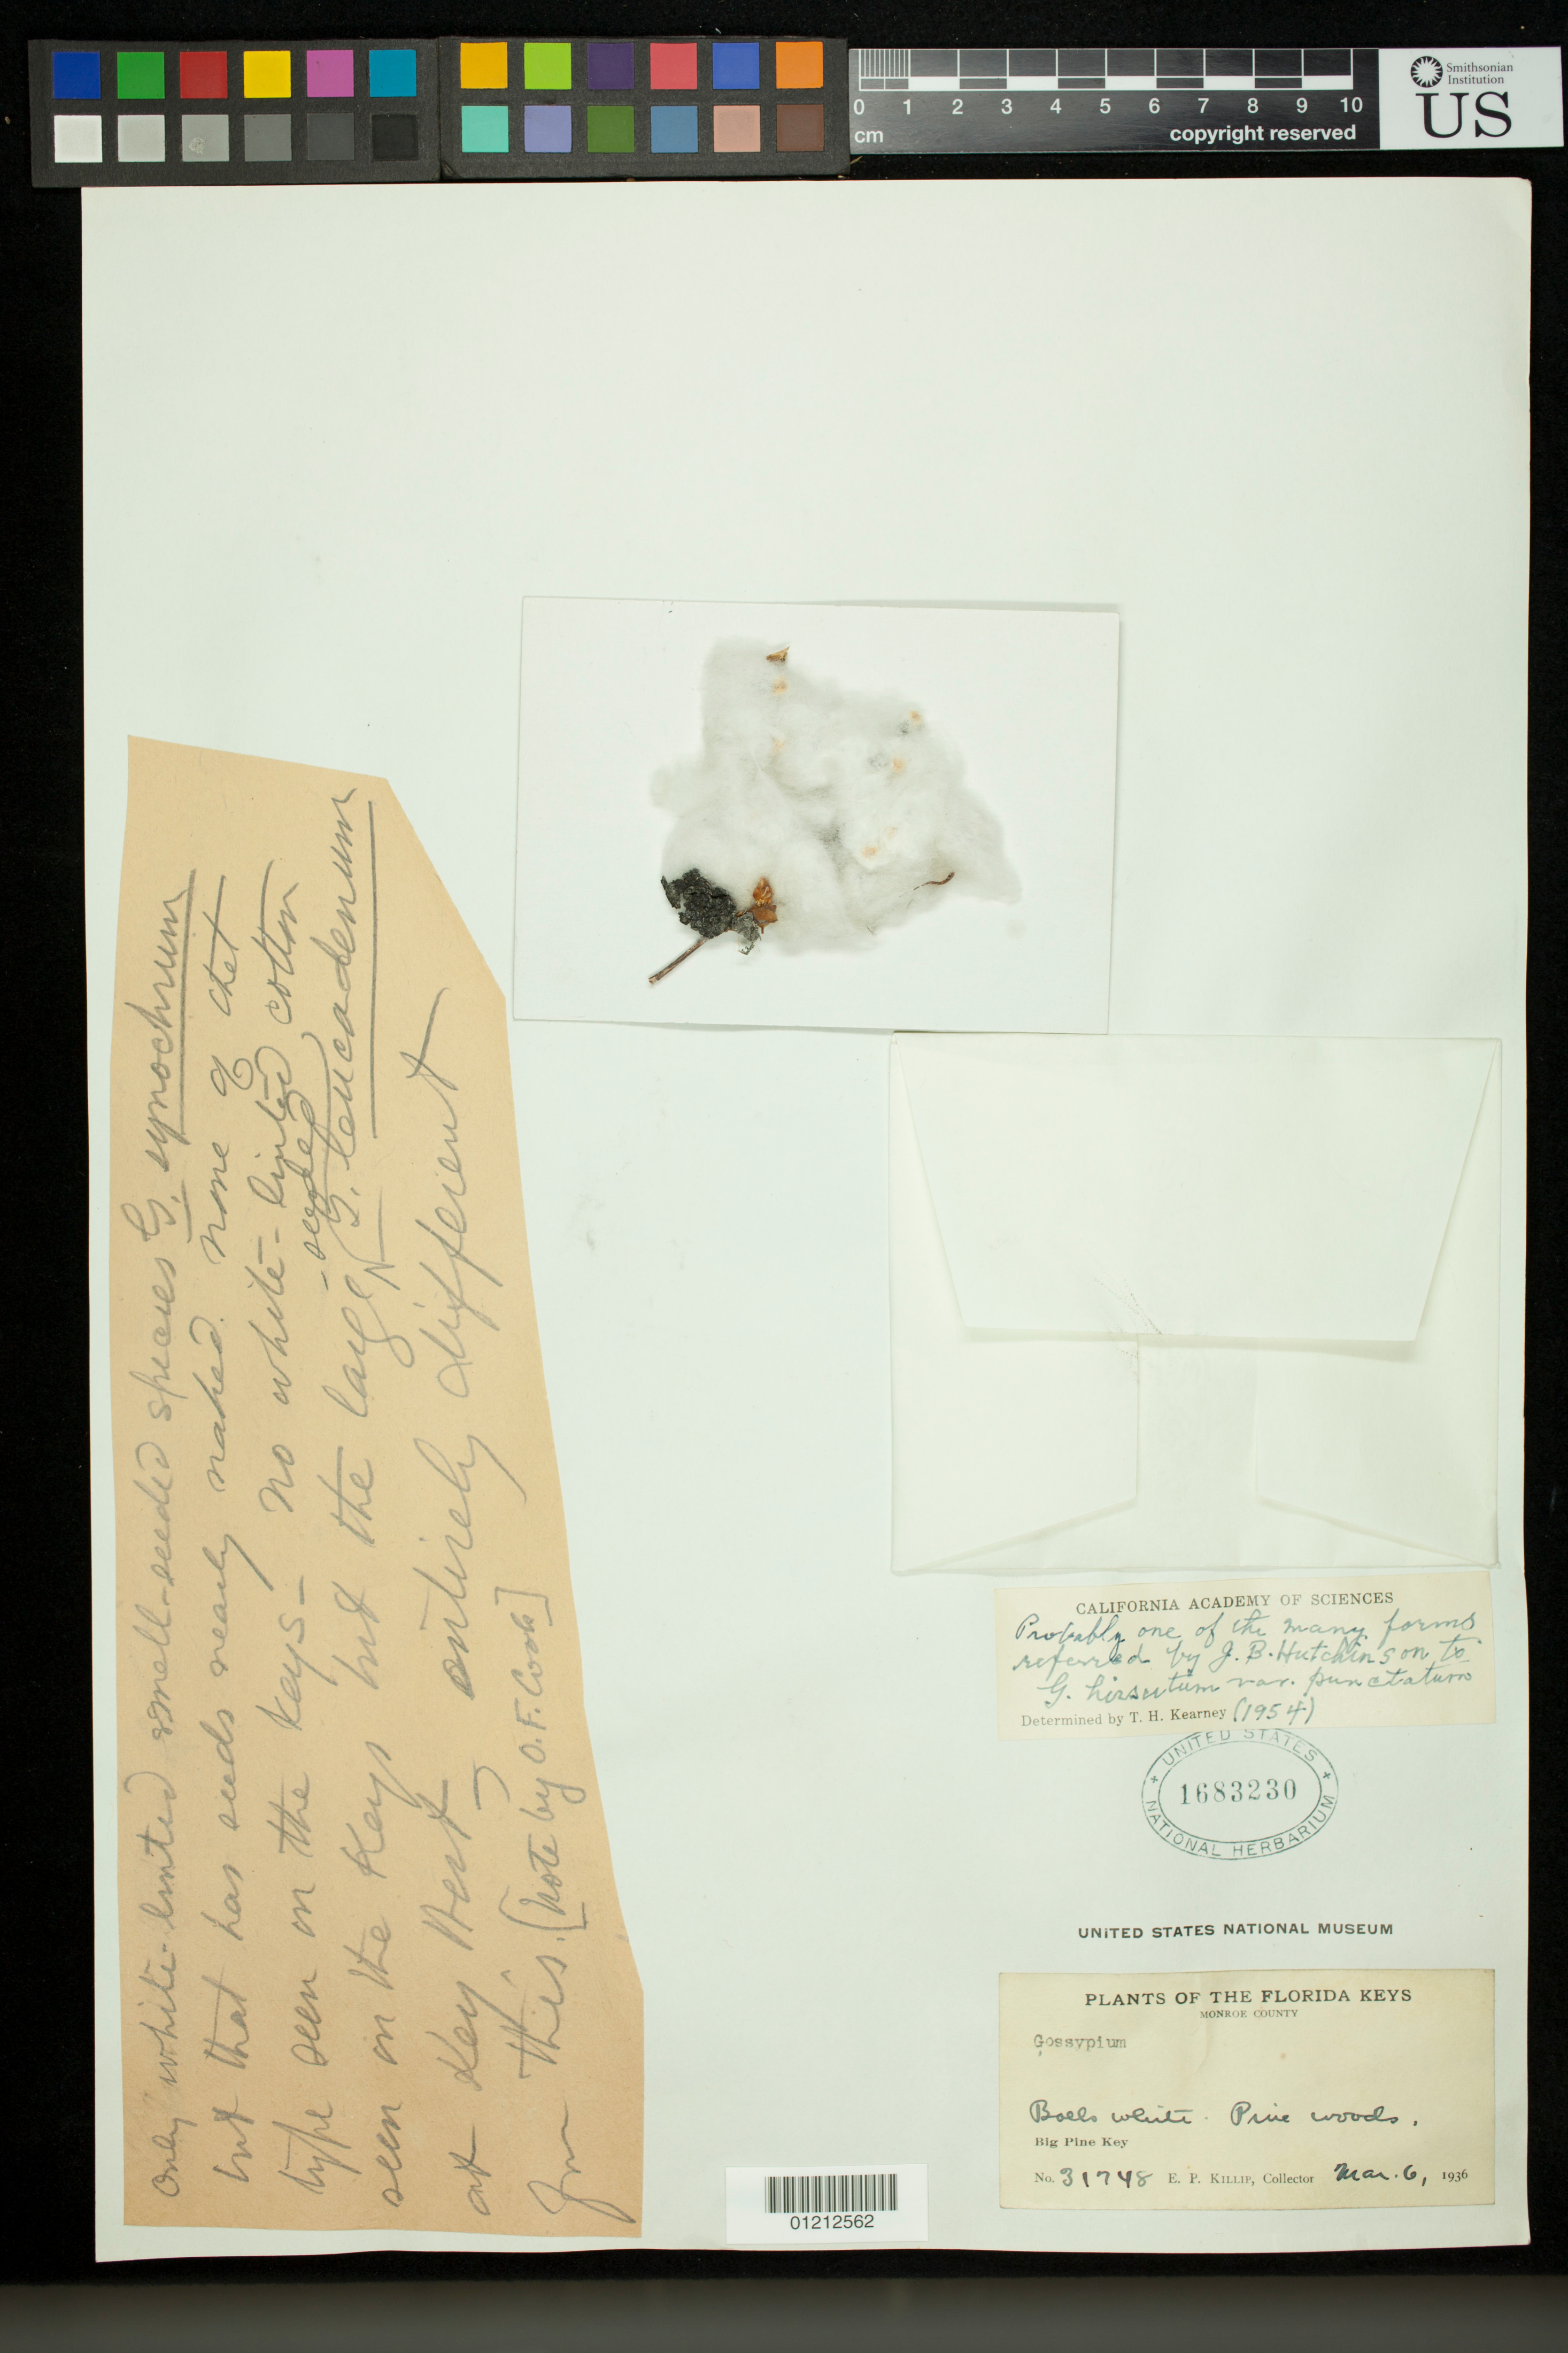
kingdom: Plantae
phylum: Tracheophyta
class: Magnoliopsida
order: Malvales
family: Malvaceae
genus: Gossypium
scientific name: Gossypium hirsutum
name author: L.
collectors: E. P. Killip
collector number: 31748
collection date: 1936-06-06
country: United States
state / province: Florida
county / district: Monroe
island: Big Pine Key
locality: Big Pine Key. Pine Woods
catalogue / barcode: US 1683230